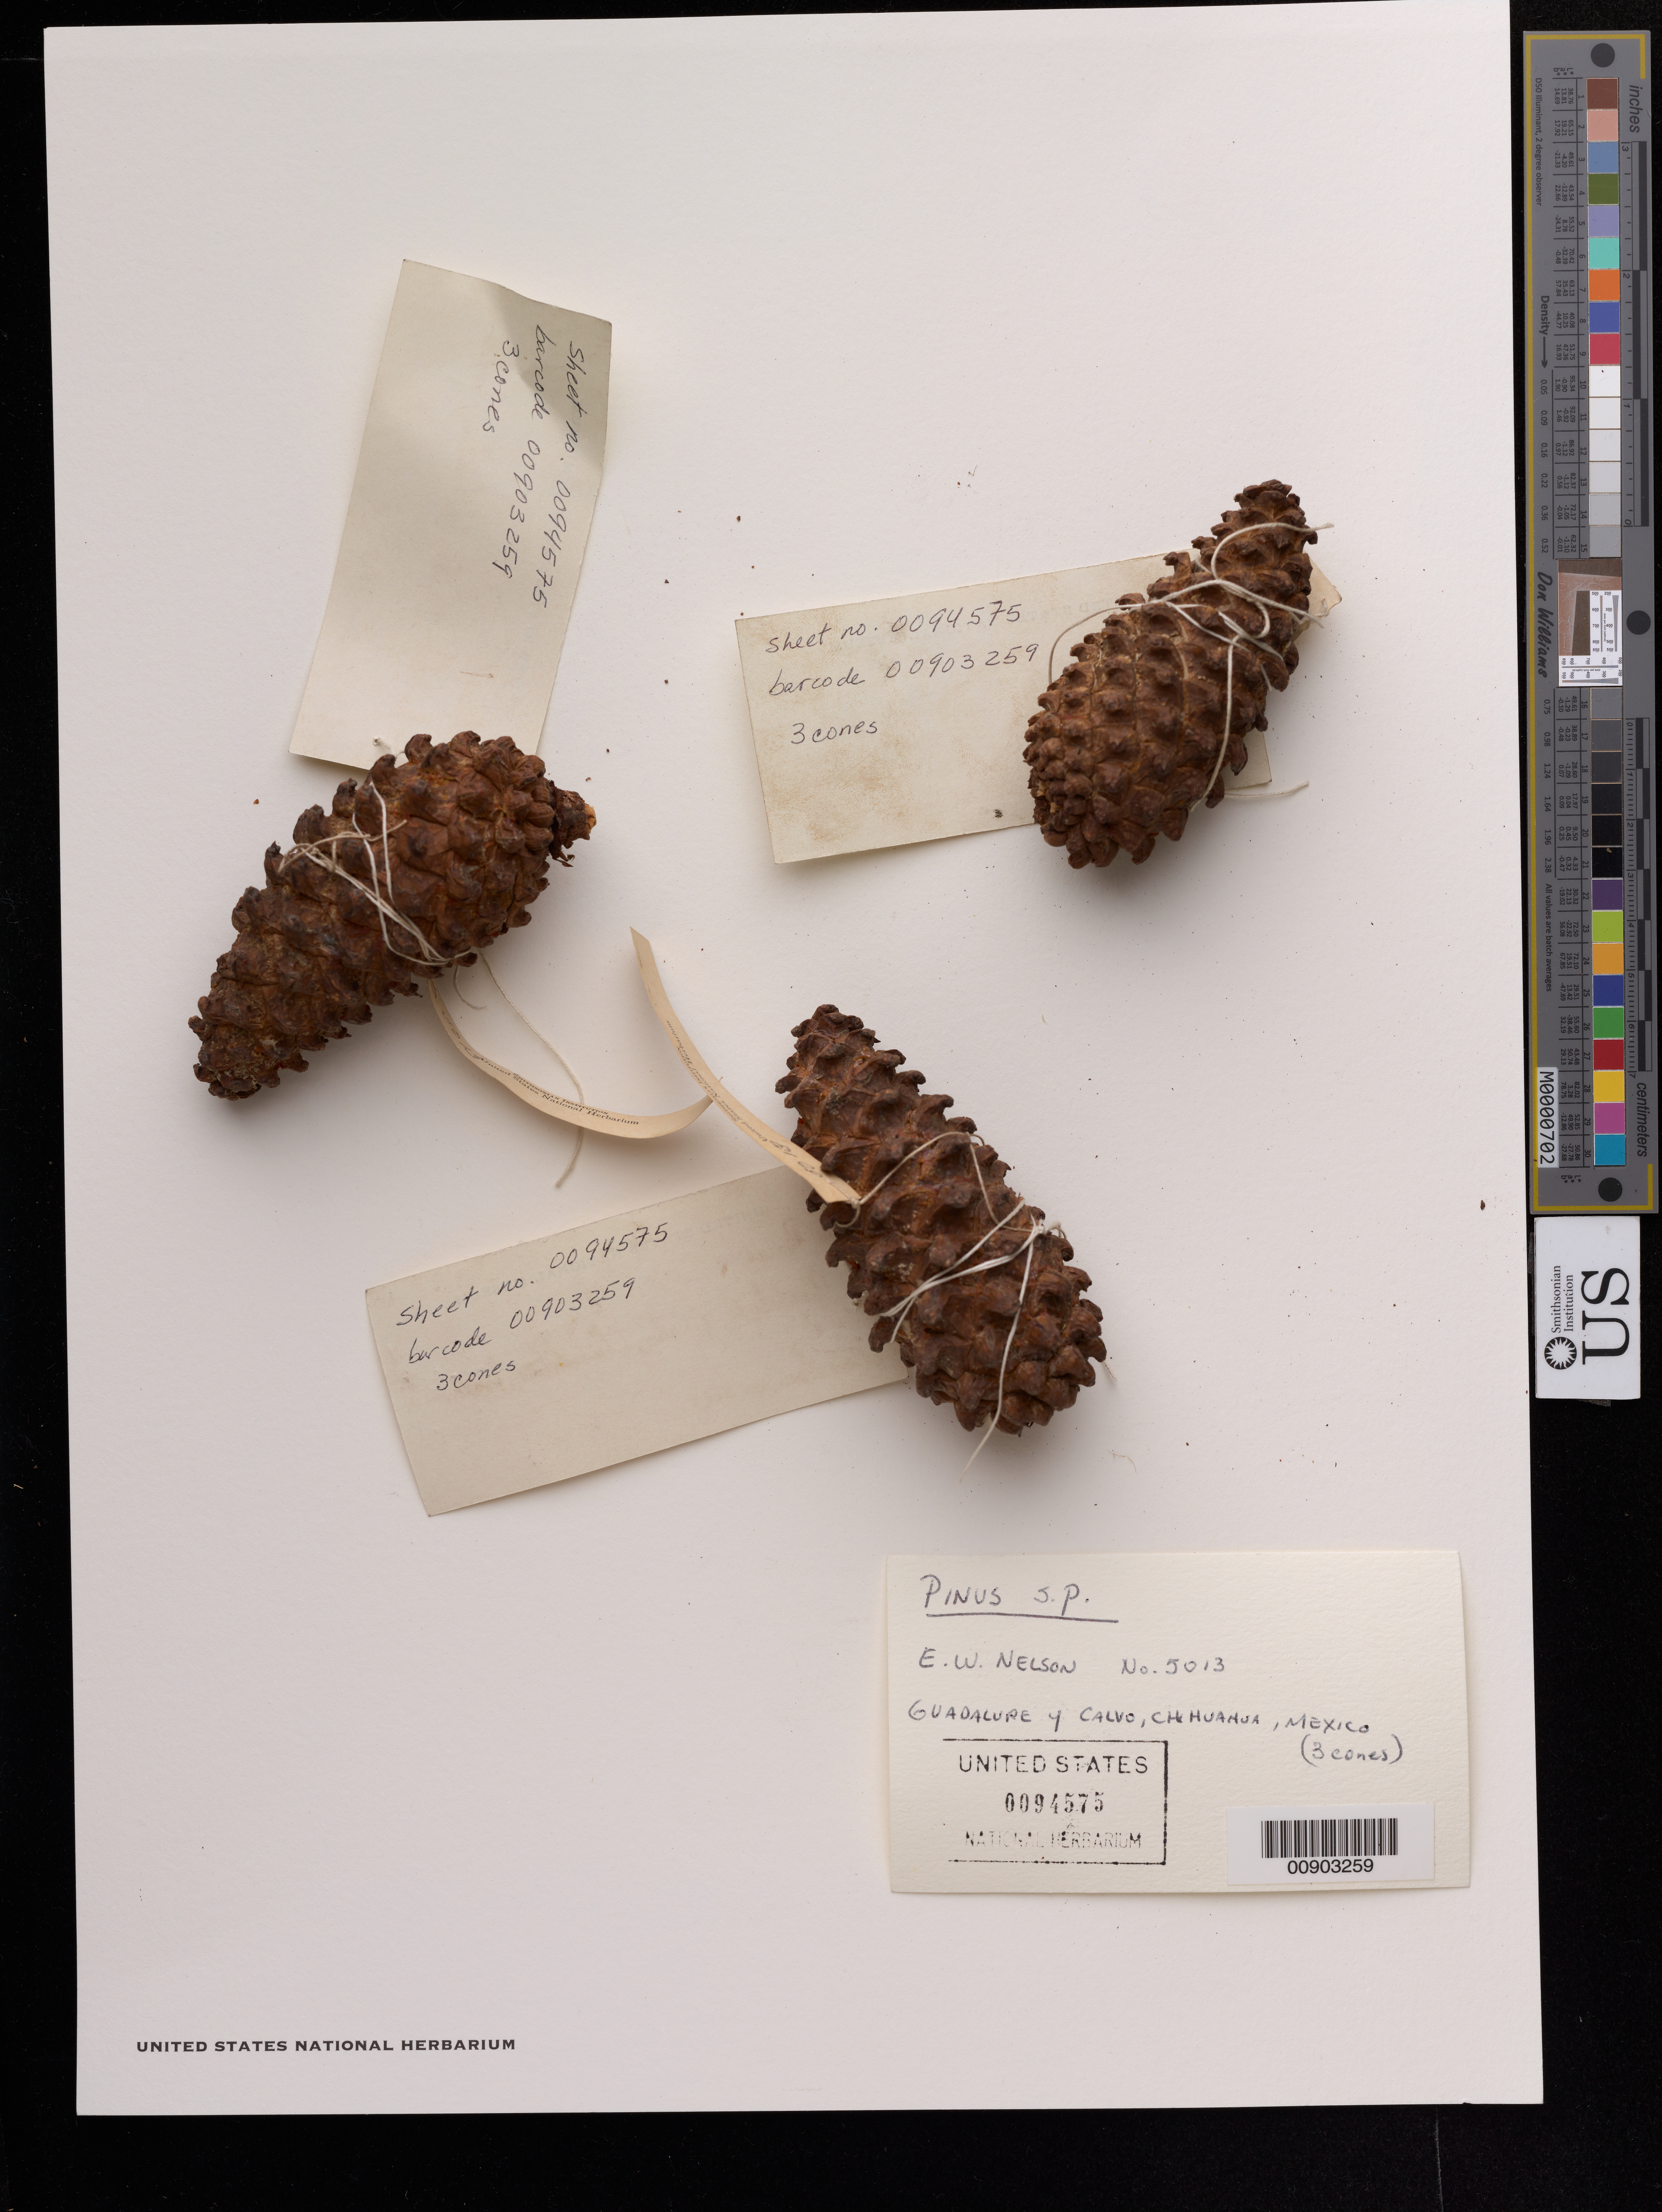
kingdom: Plantae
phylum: Tracheophyta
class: Pinopsida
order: Pinales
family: Pinaceae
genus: Pinus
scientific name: Pinus sp.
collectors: E. W. Nelson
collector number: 5013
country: Mexico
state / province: Chihuahua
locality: Guadalupe y Calvo, Chihuahua.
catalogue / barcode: US 94575